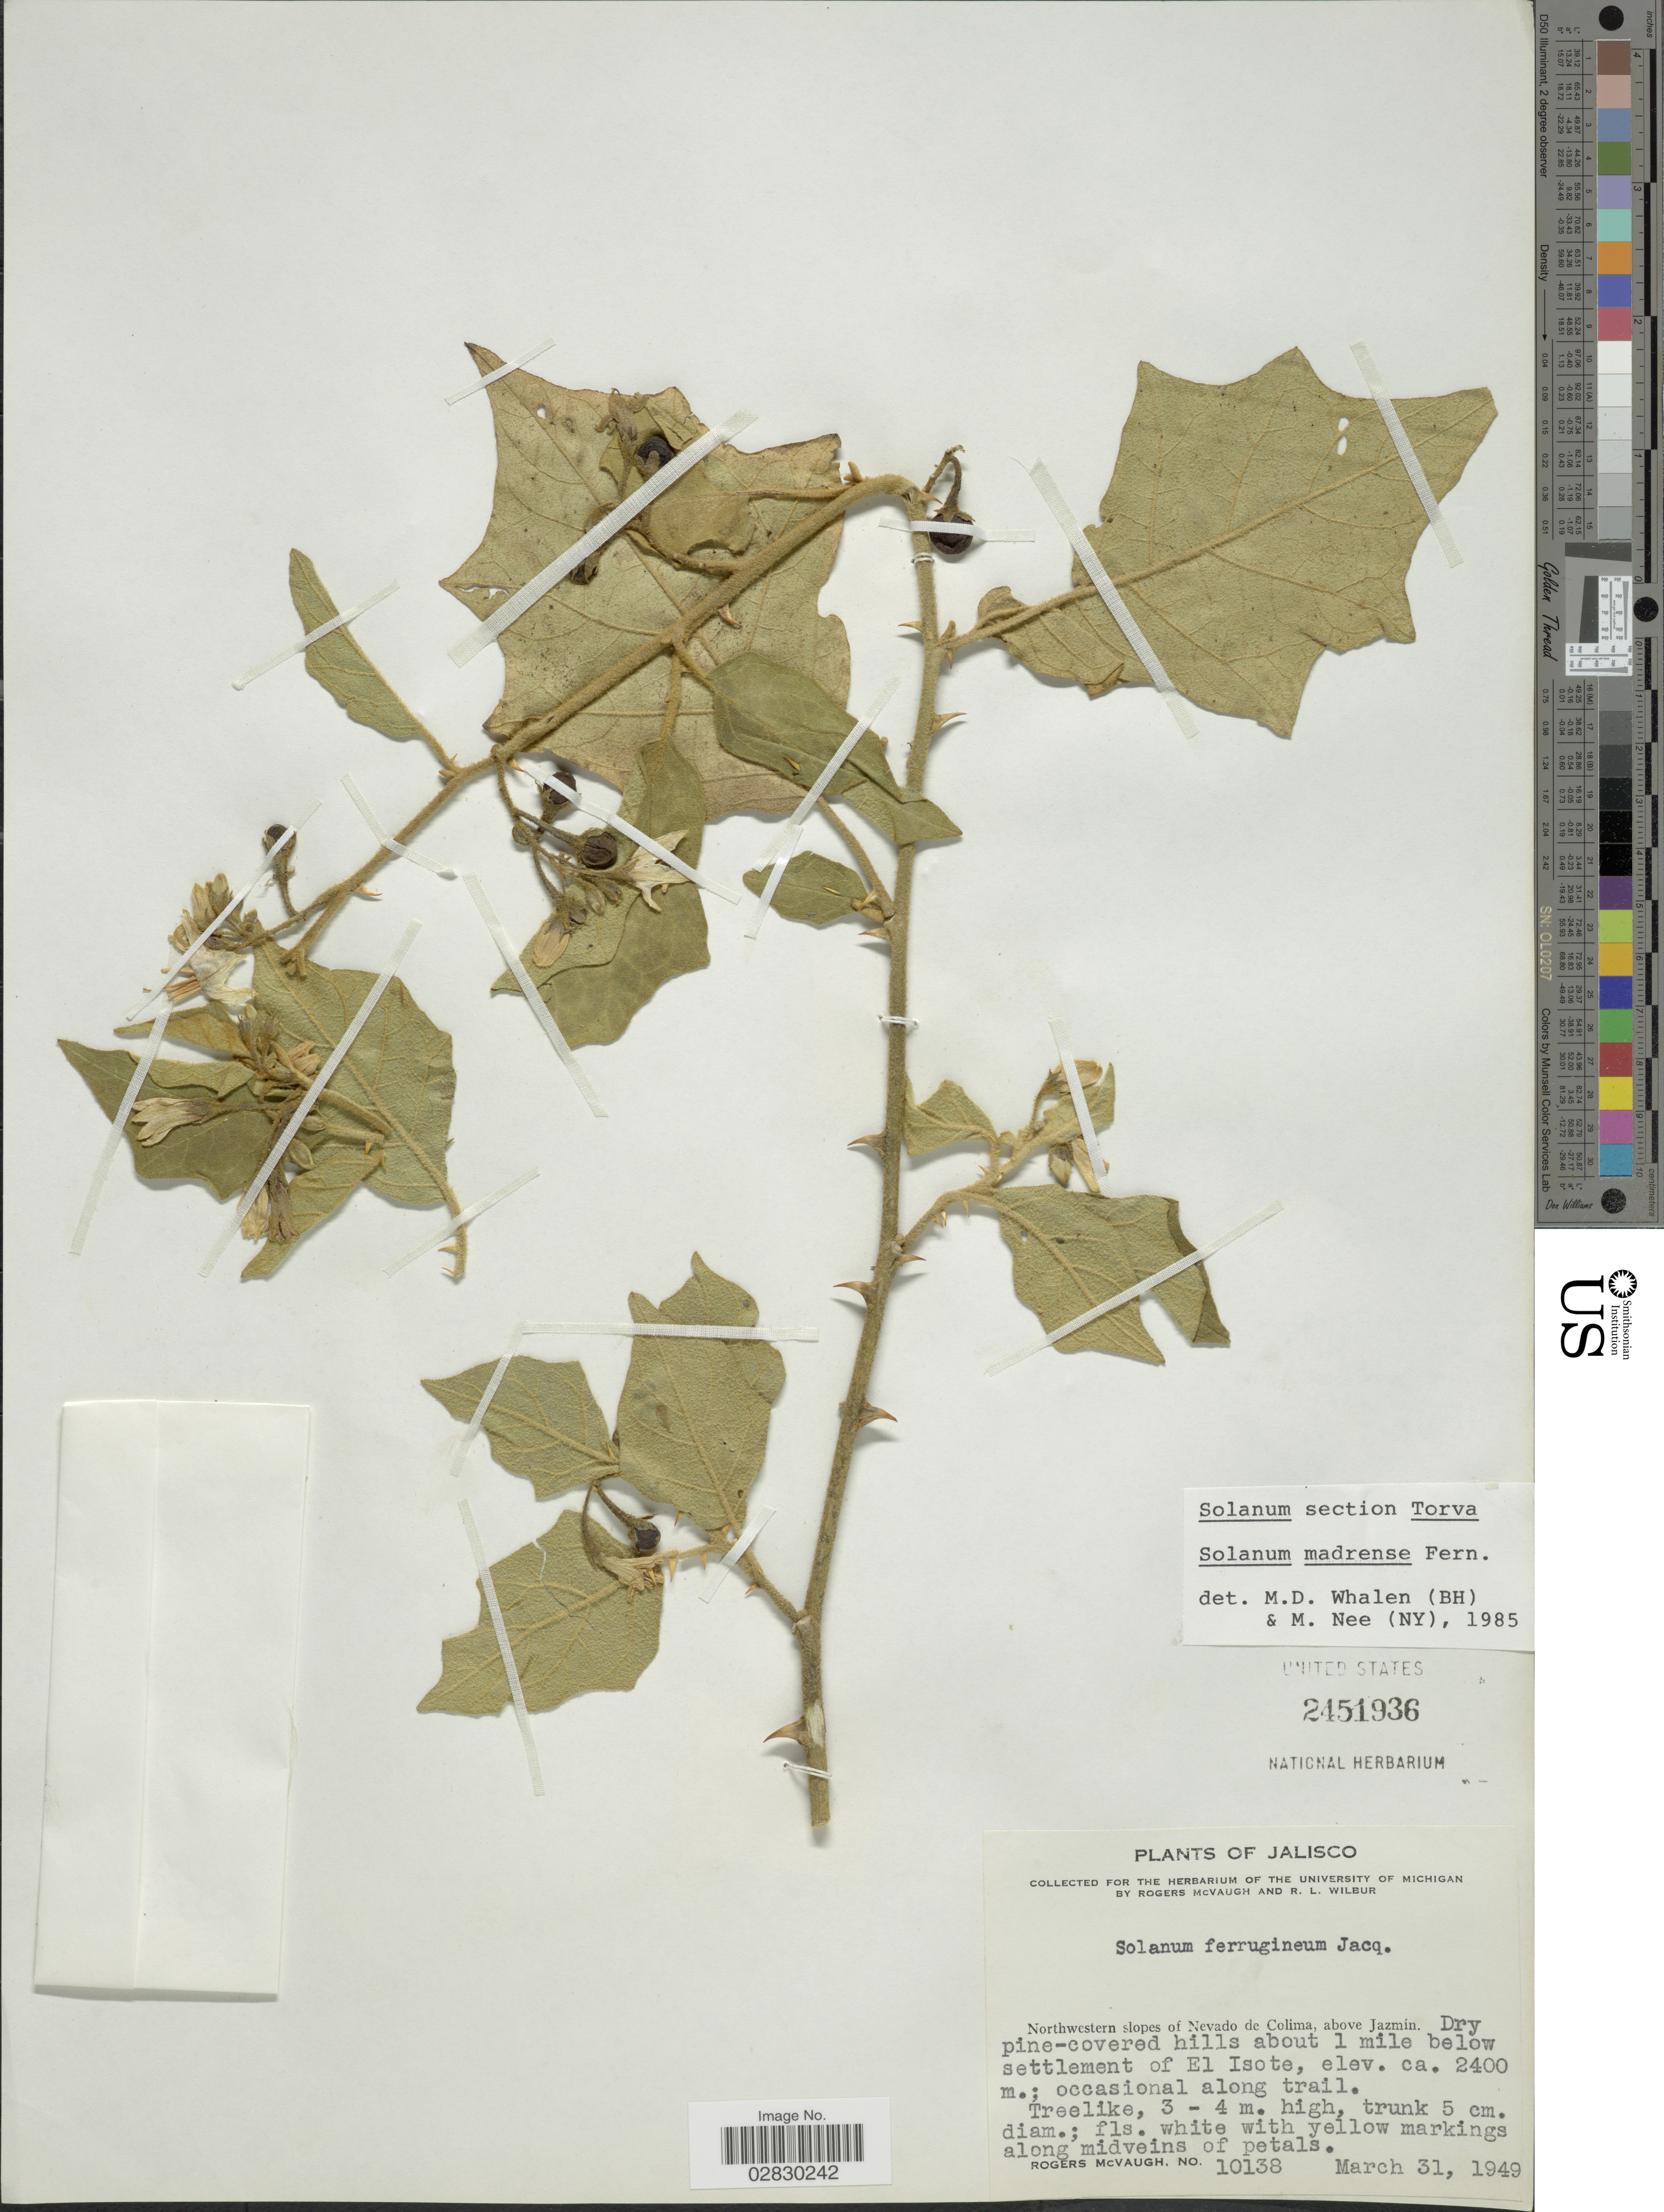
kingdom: Plantae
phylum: Tracheophyta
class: Magnoliopsida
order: Solanales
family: Solanaceae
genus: Solanum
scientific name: Solanum madrense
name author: Fernald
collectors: R. McVaugh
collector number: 10138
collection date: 1949-03-31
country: Mexico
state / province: Jalisco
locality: Northwestern slopes of Nevado de Colima, above Jazmin. Dry pine-covered hills about 1 mile below settlement of El Isote.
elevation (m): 2400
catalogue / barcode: US 2451936